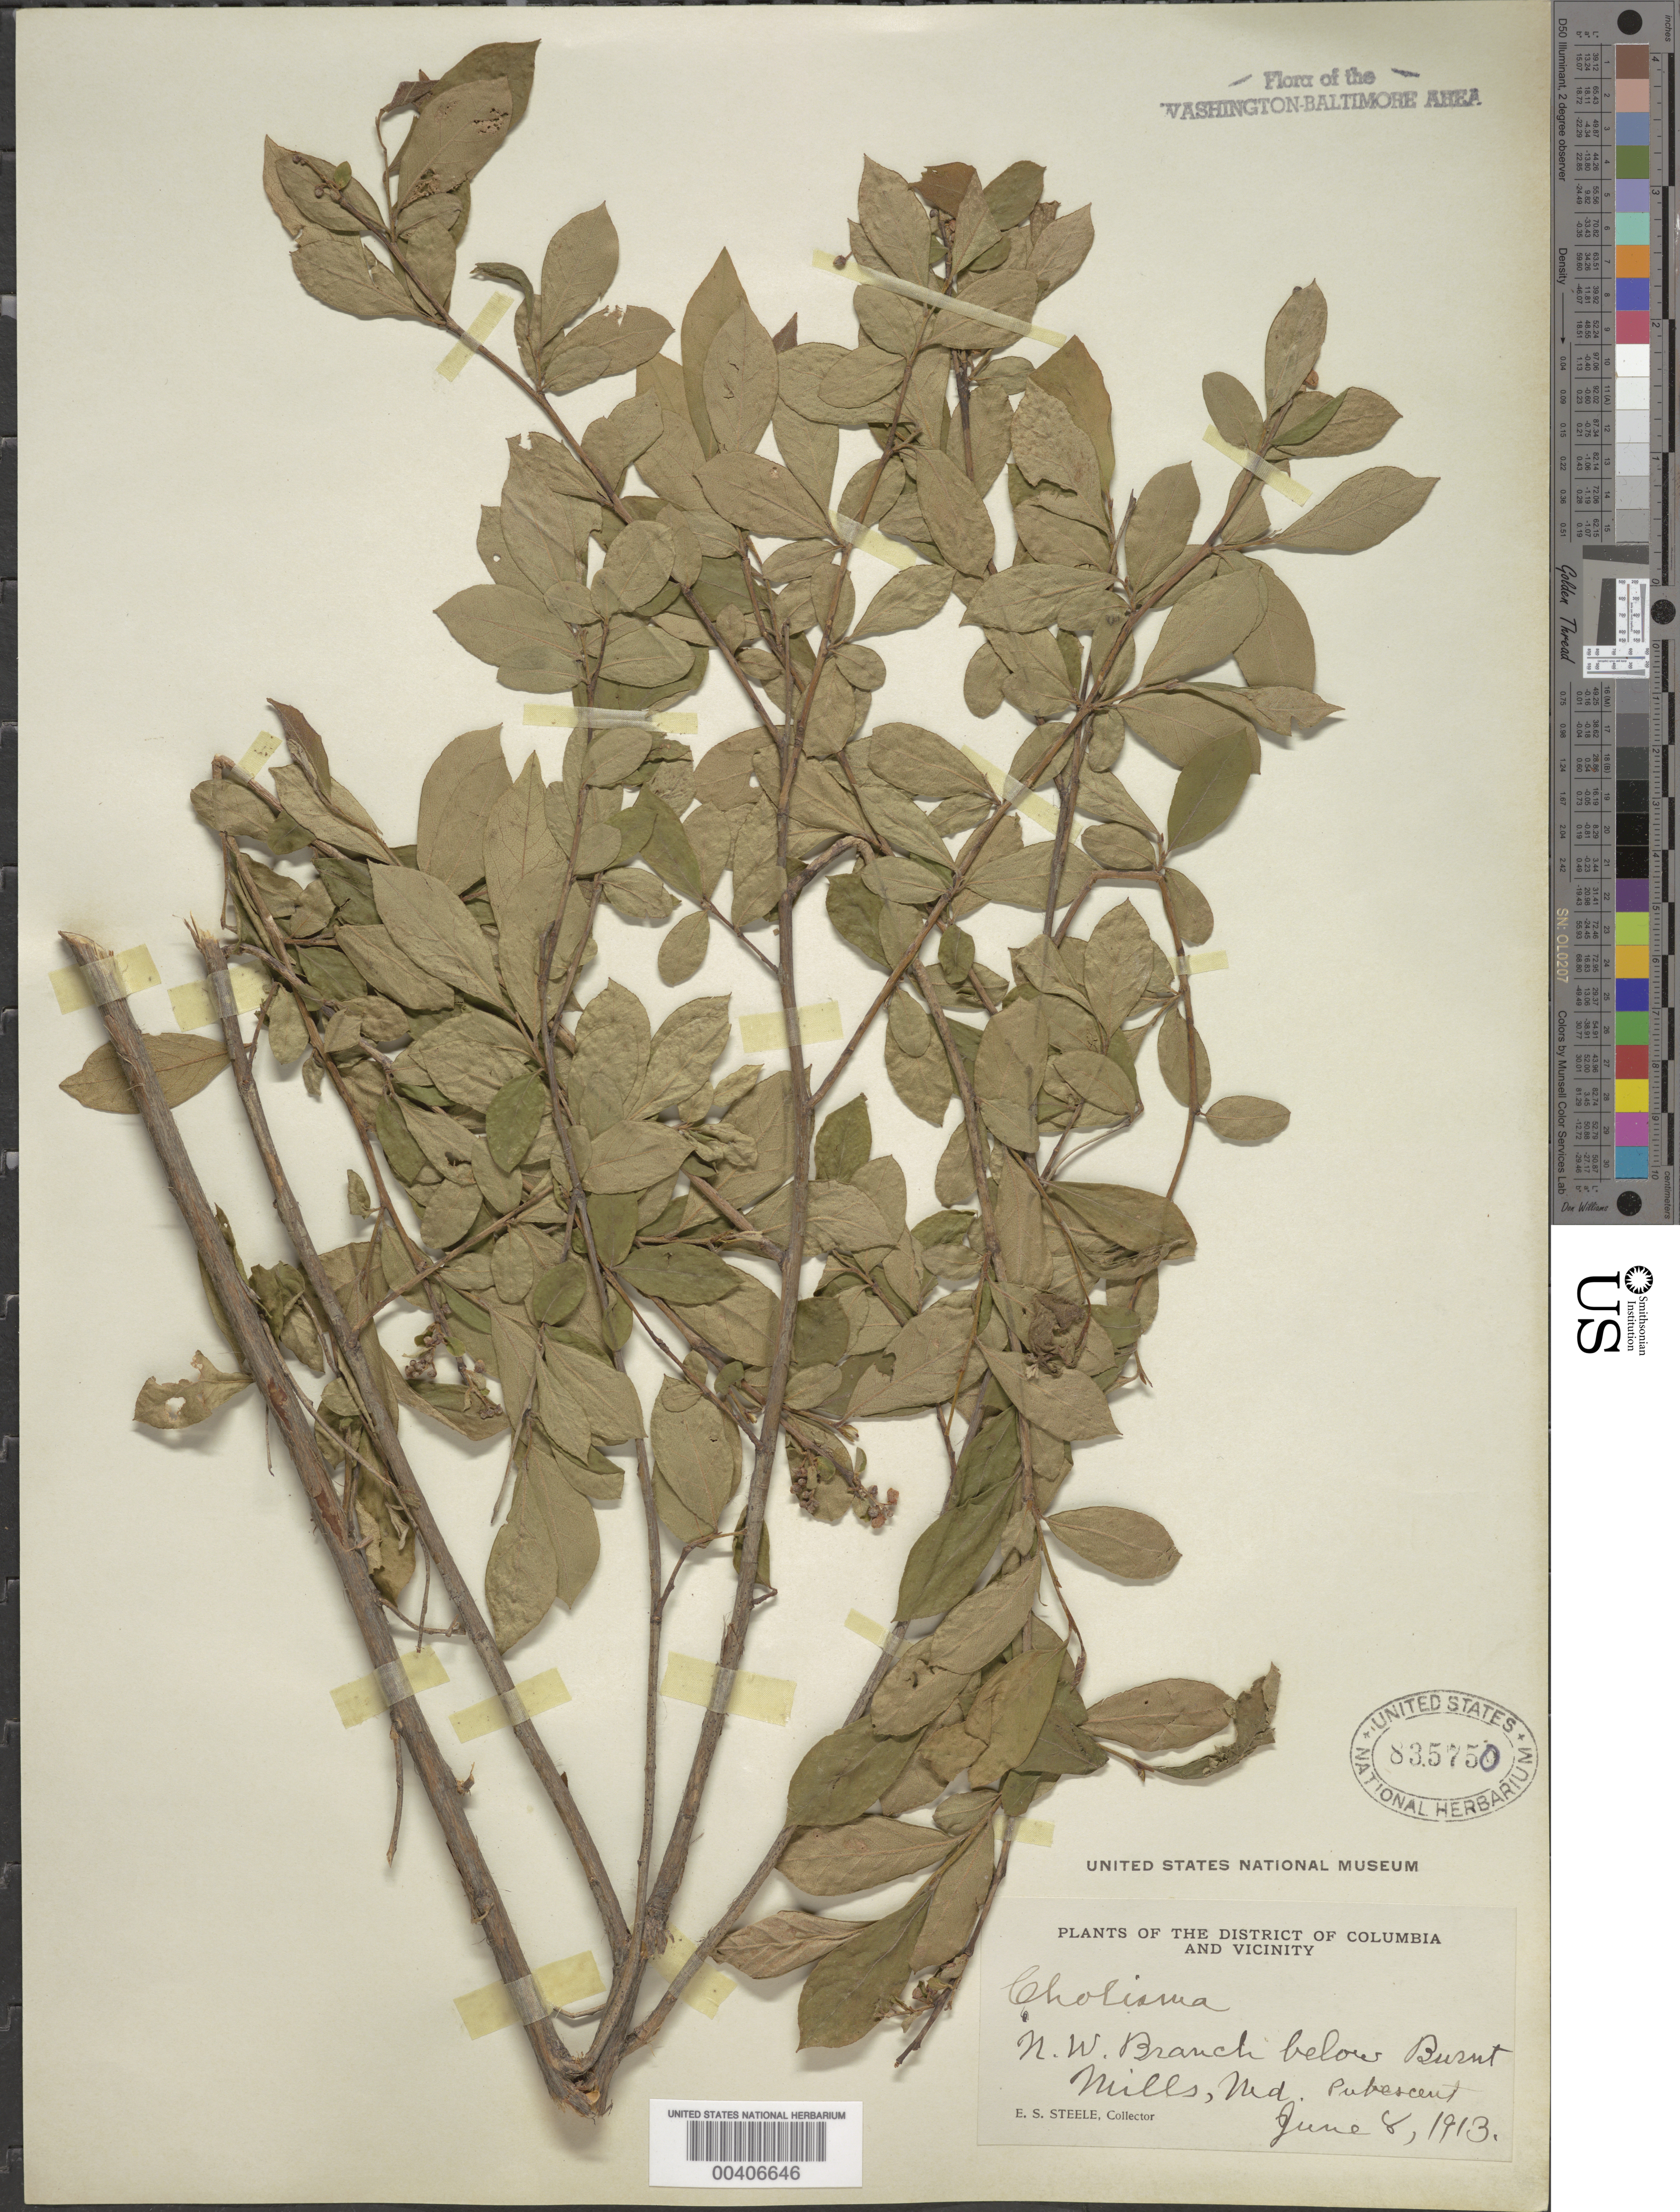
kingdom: Plantae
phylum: Tracheophyta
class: Magnoliopsida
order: Ericales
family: Ericaceae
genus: Lyonia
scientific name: Lyonia ligustrina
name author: (L.) DC.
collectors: E. Steele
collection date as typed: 08 Jun 1913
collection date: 1913-06-08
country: United States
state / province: Maryland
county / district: Montgomery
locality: Northwest Branch, below Burnt Mills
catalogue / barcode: US 835750